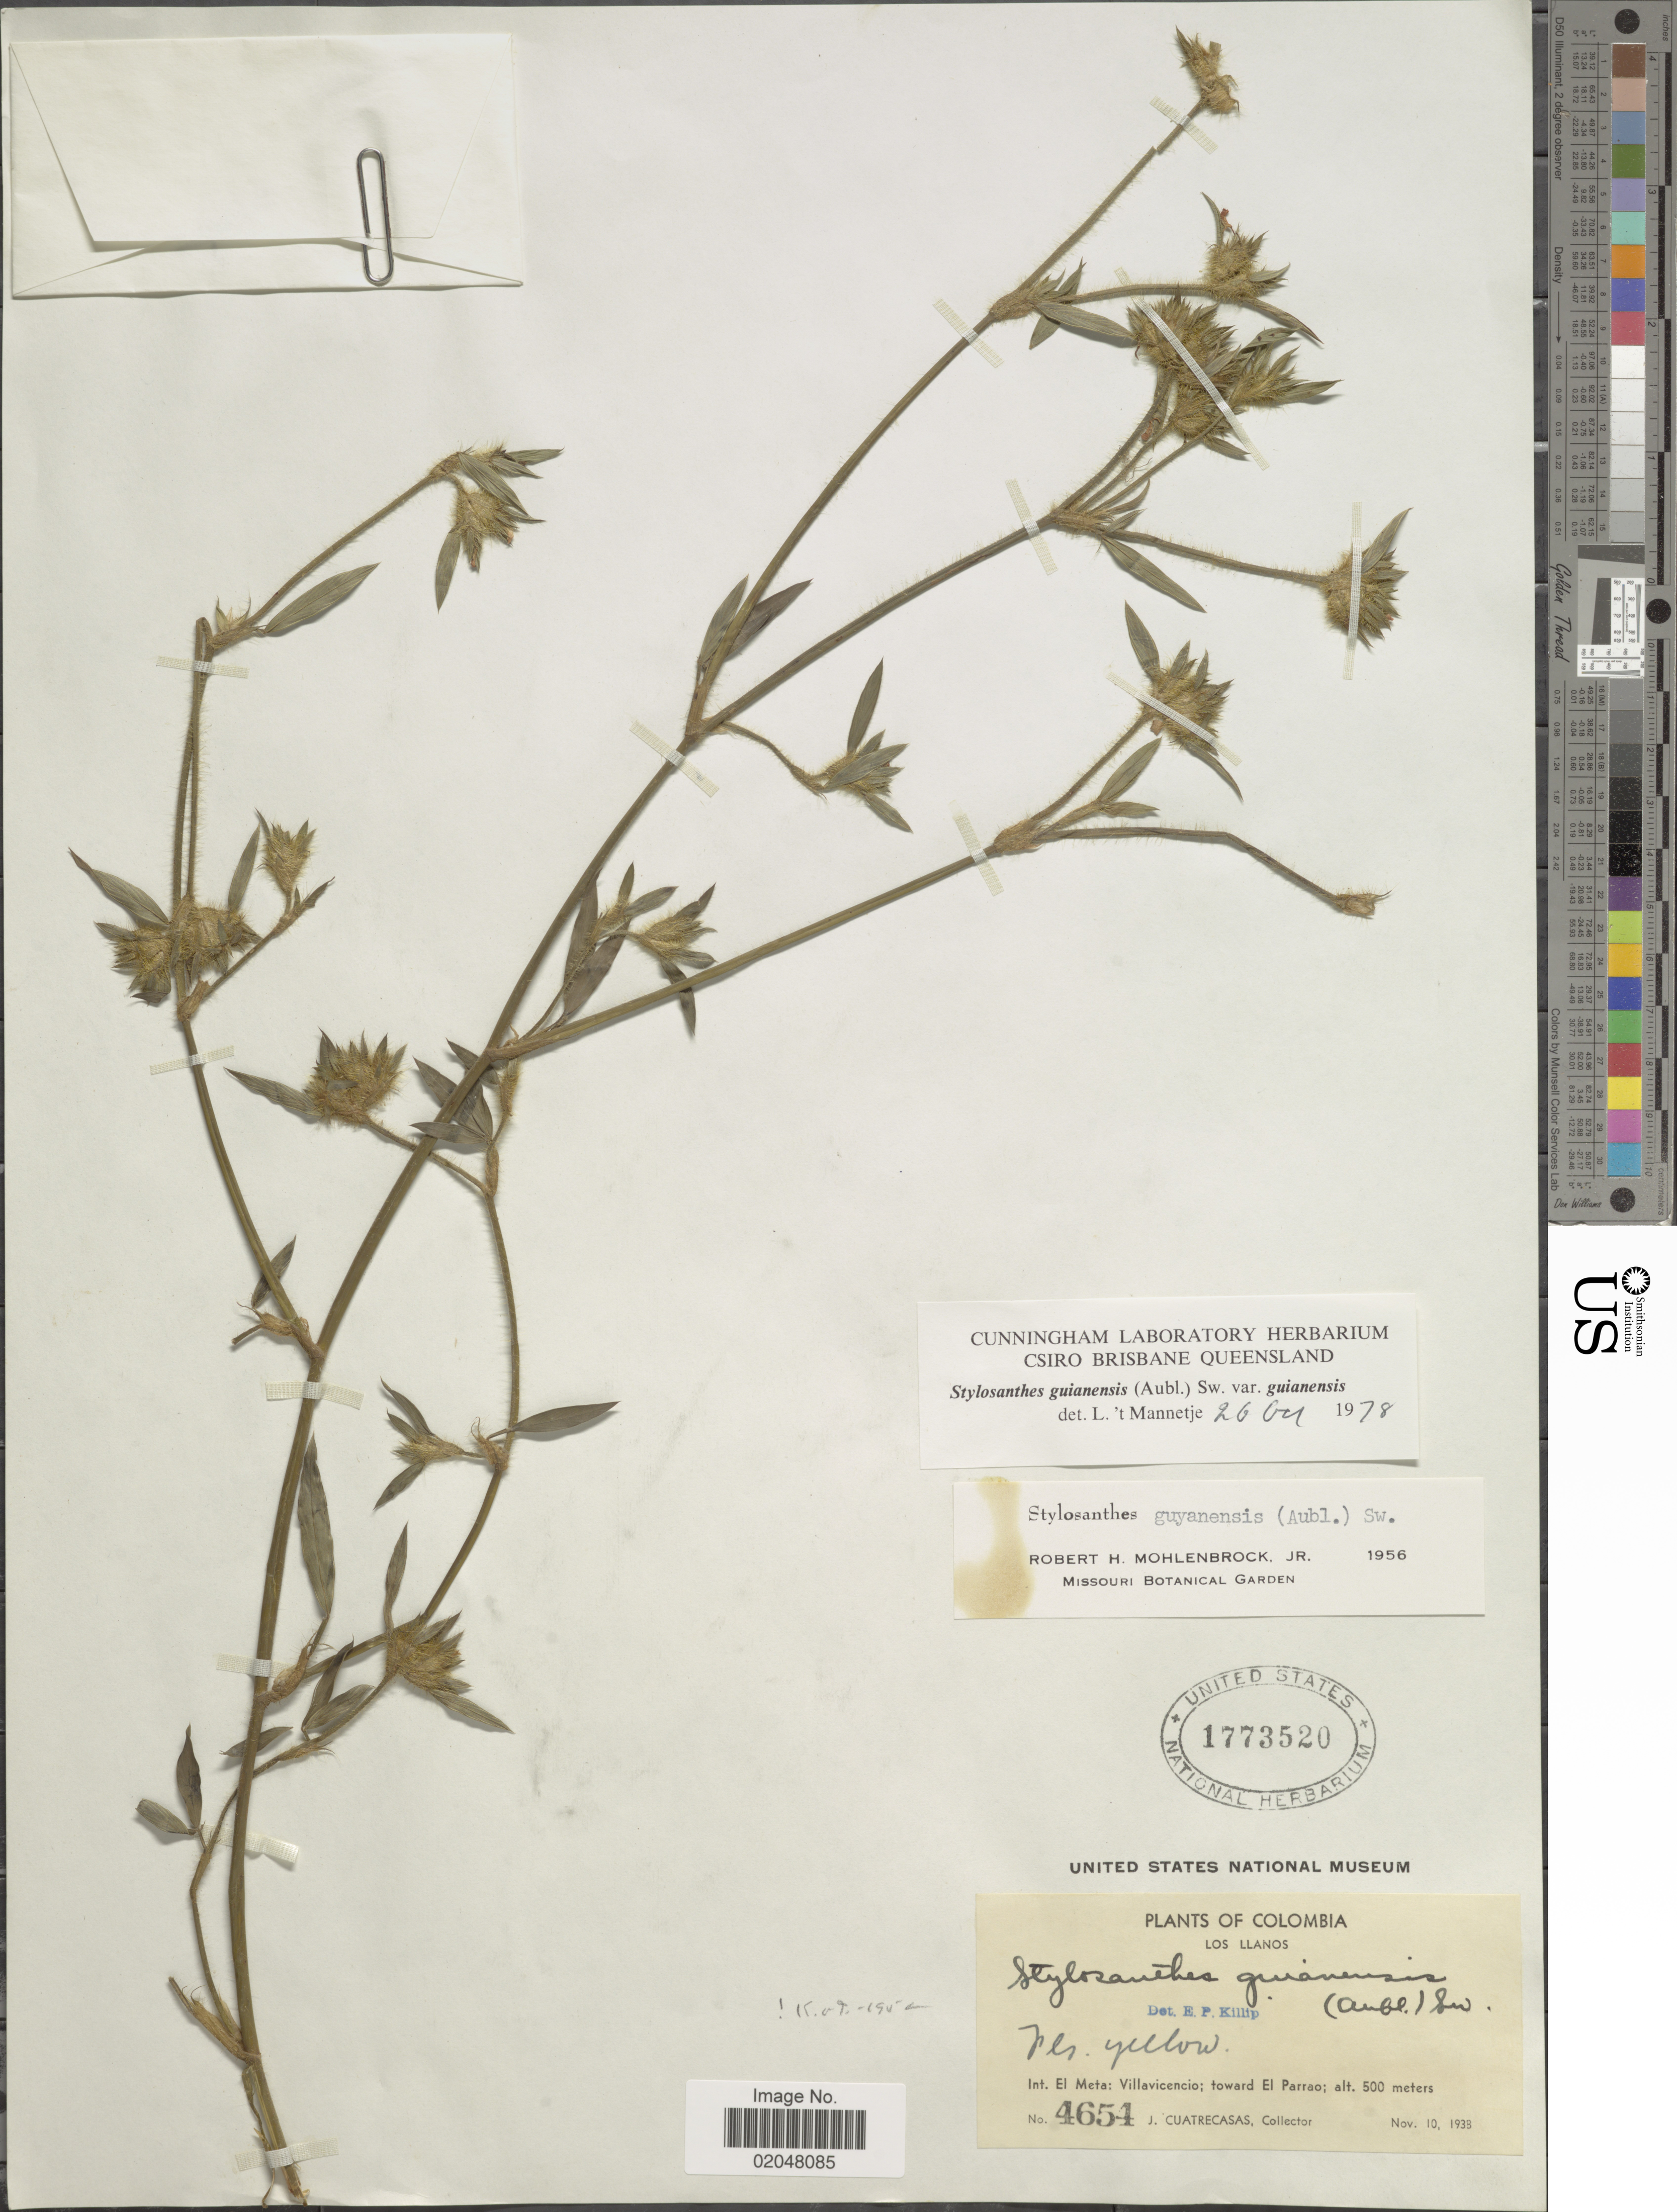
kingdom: Plantae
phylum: Tracheophyta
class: Magnoliopsida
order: Fabales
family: Fabaceae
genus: Stylosanthes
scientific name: Stylosanthes guianensis var. guianensis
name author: (Aubl.) Sw.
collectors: J. Cuatrecasas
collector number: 4654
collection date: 1938-11-10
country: Colombia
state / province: Meta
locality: Int. El Meta. Villavicencio. Los Llanos: toward El Parrao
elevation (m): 500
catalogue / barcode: US 1773520